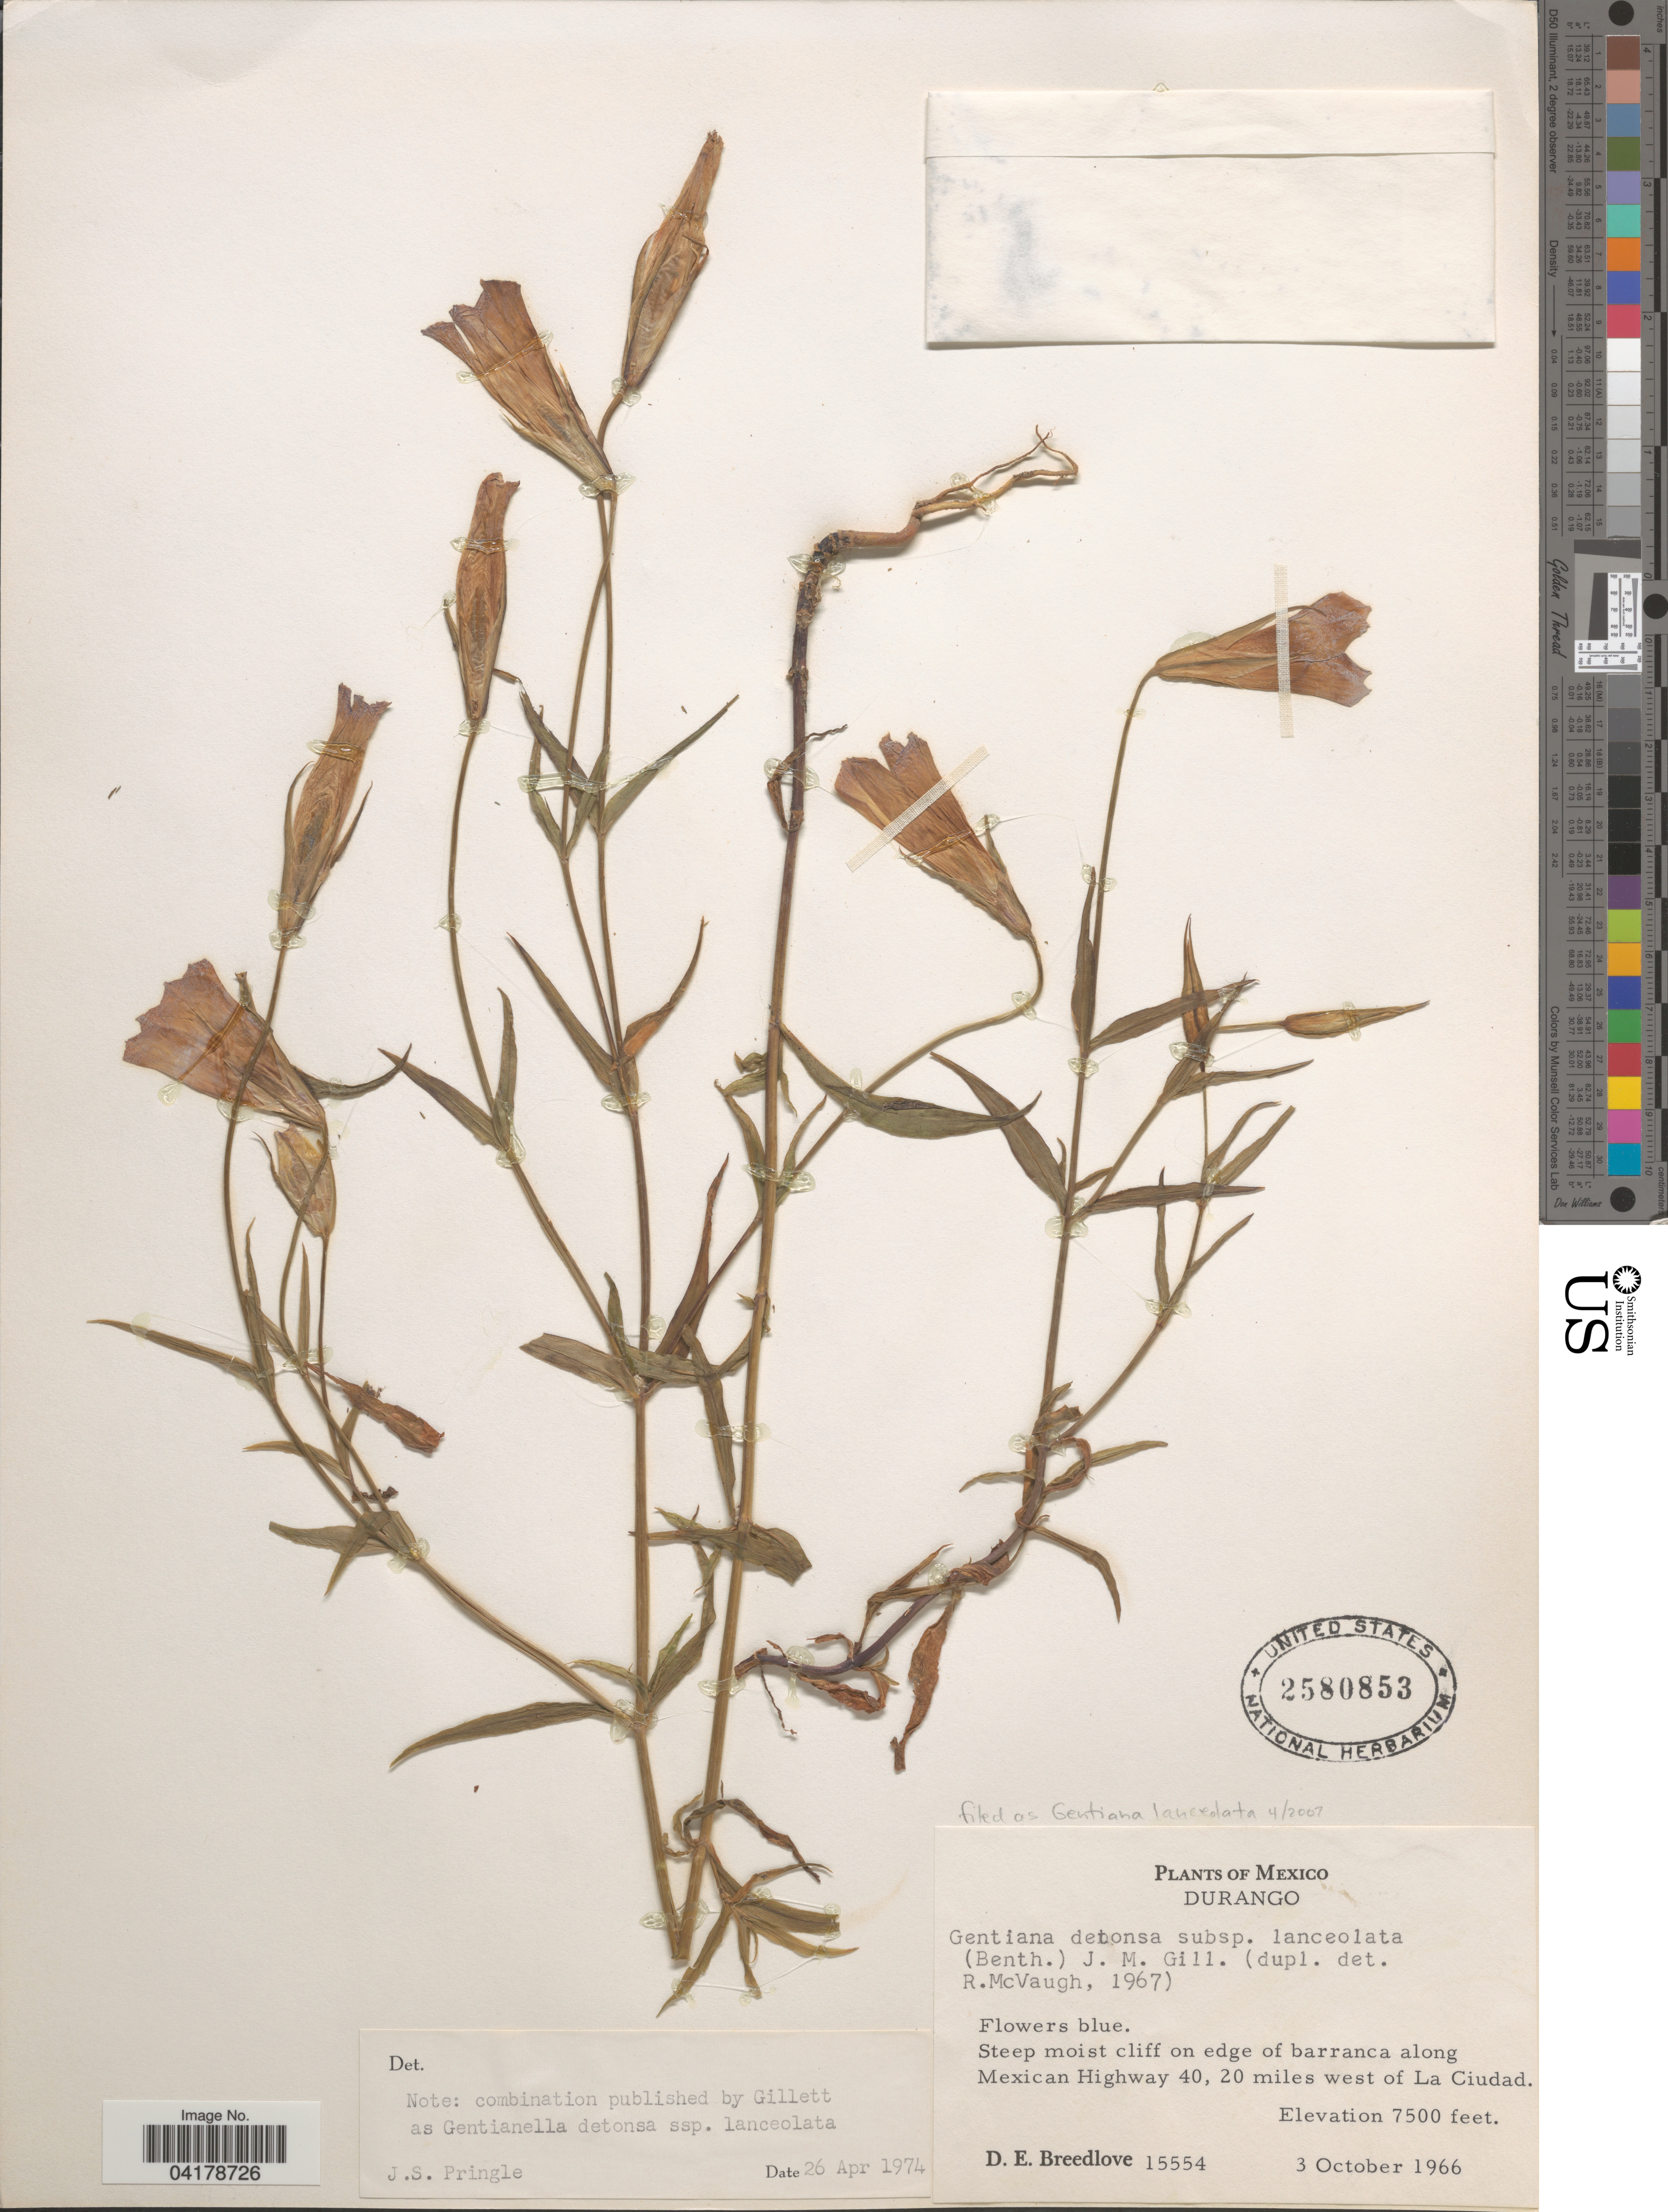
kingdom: Plantae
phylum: Tracheophyta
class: Magnoliopsida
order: Gentianales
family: Gentianaceae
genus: Gentianella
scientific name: Gentianella detonsa subsp. lanceolata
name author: (Benth.) J.M. Gillett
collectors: D. E. Breedlove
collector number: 15554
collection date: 1966-10-03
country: Mexico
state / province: Durango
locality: Mexican Highway 40, 20 miles west of La Ciudad.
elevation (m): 2286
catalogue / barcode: US 2580853